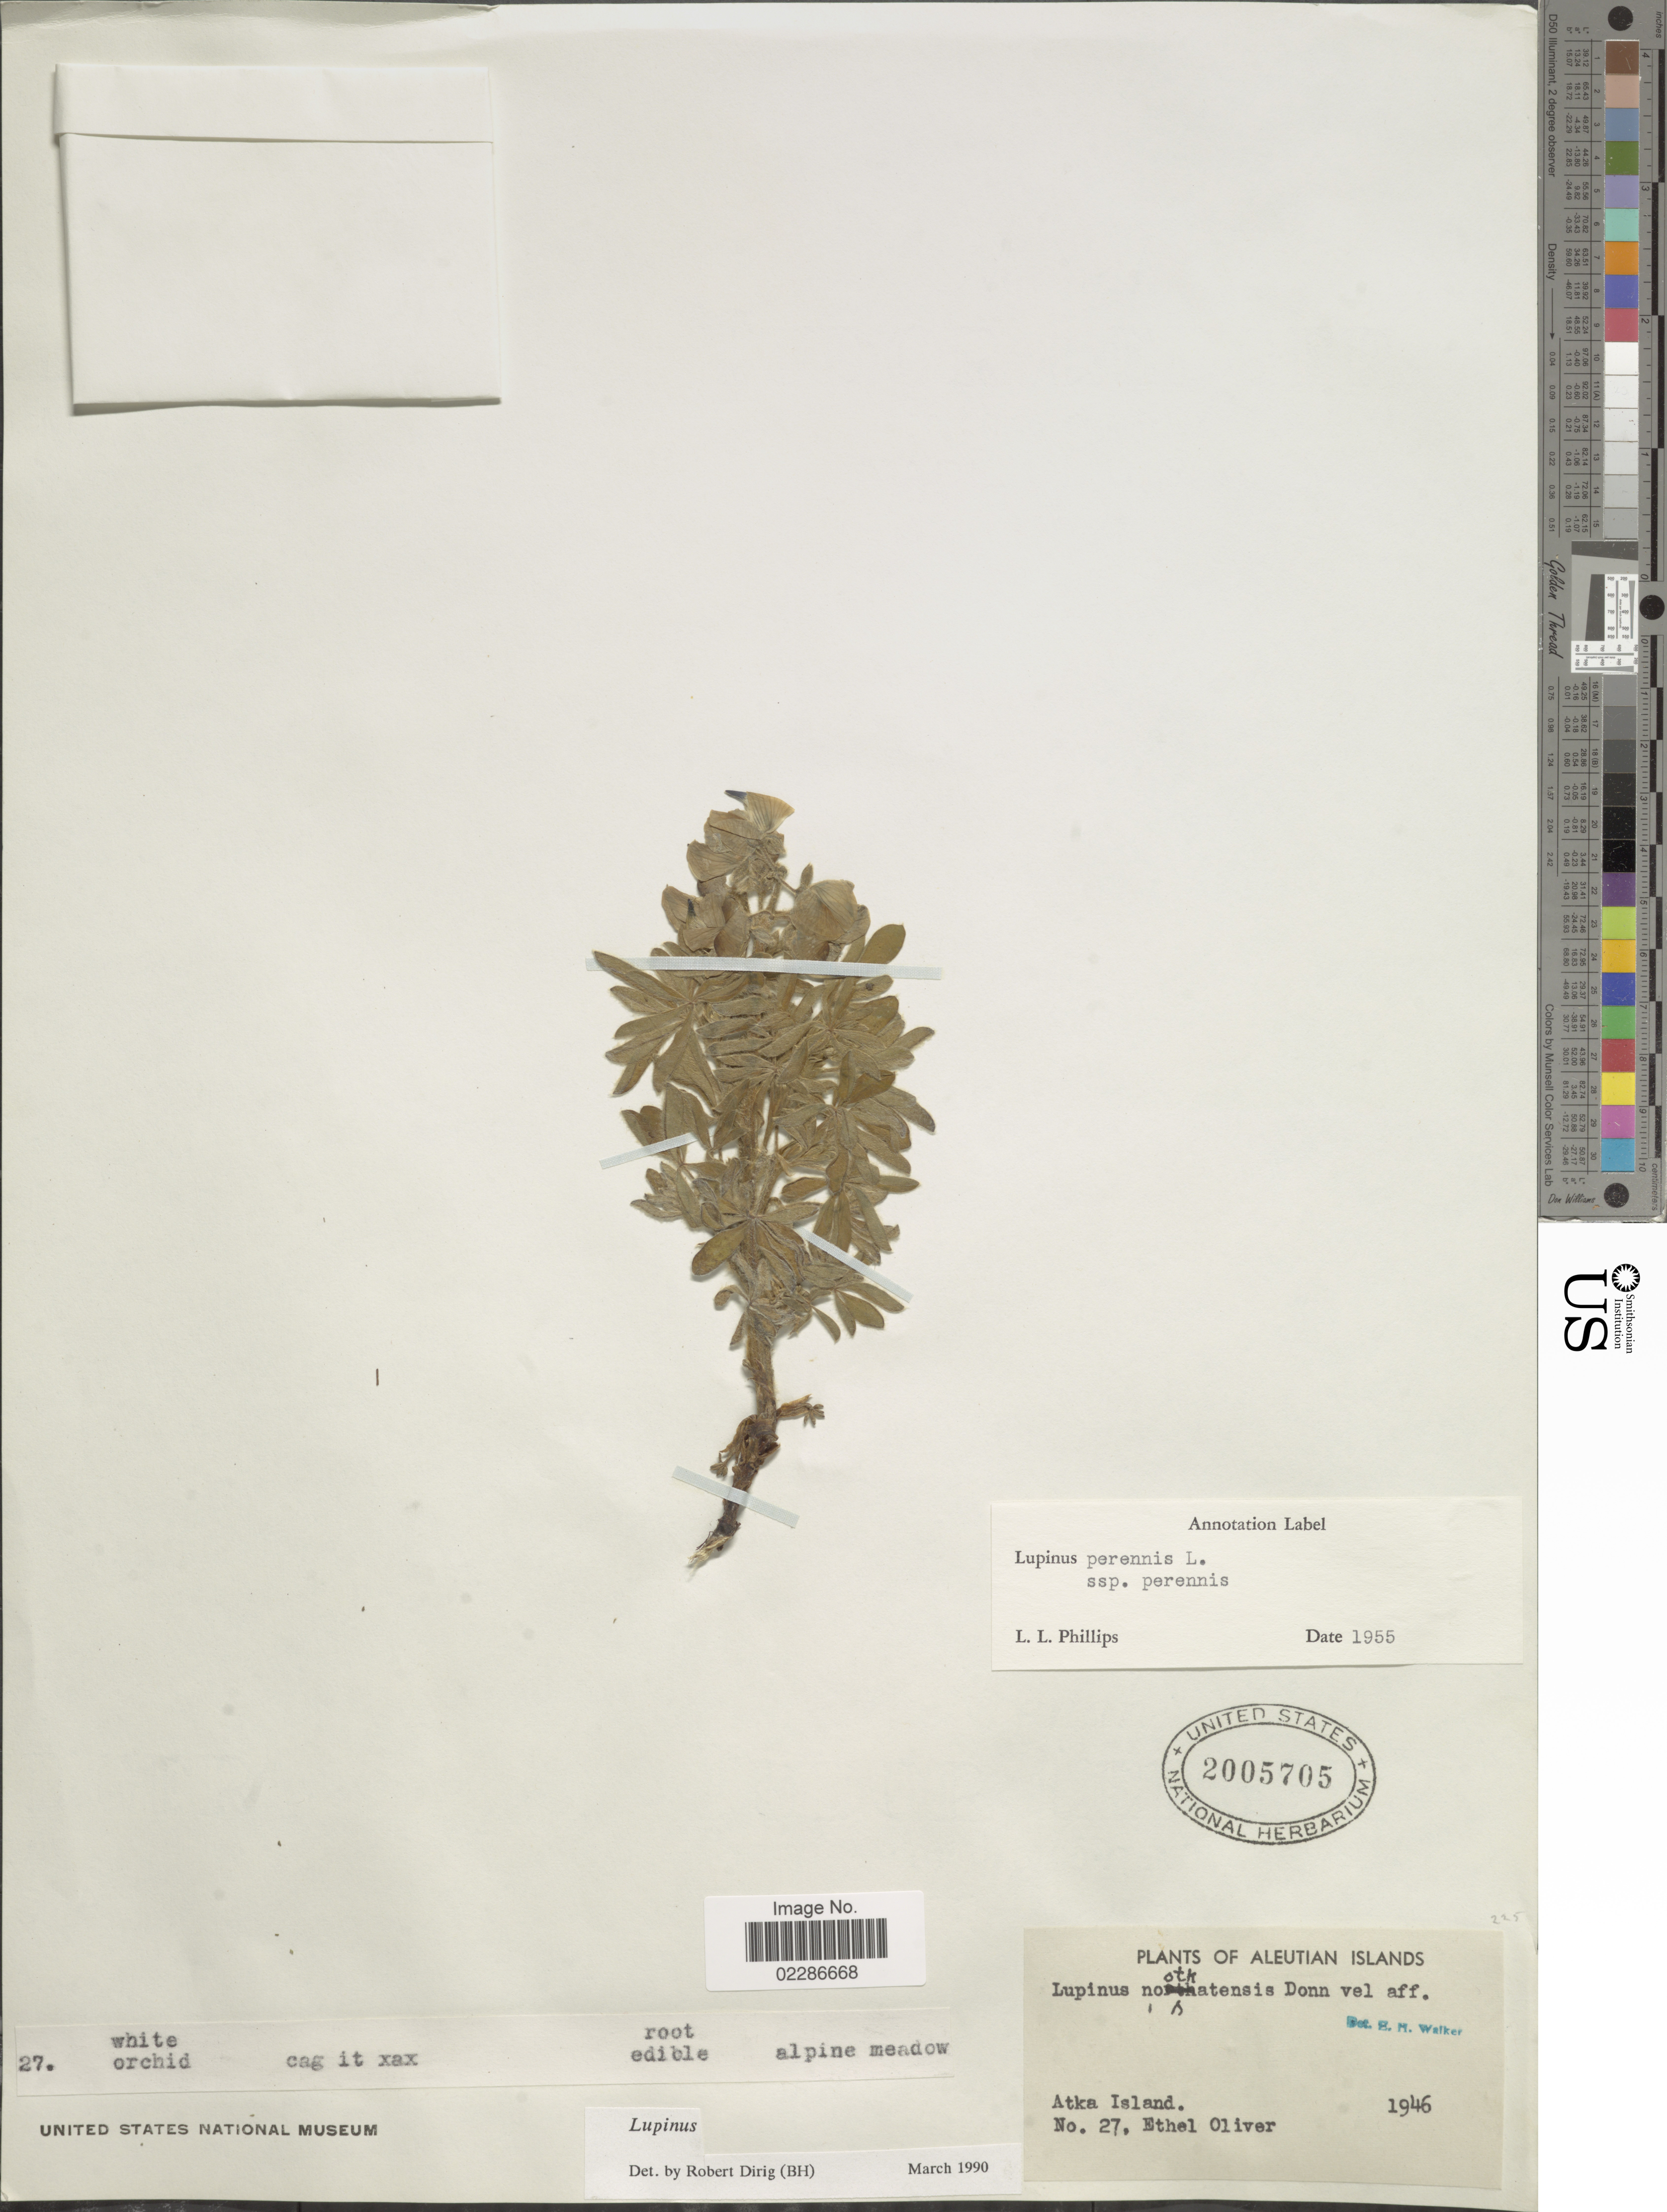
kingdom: Plantae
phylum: Tracheophyta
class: Magnoliopsida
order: Fabales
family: Fabaceae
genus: Lupinus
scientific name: Lupinus perennis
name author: L.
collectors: E. Oliver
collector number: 27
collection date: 1946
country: United States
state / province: Alaska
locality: Aleutian Islands, Atka Island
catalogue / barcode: US 2005705